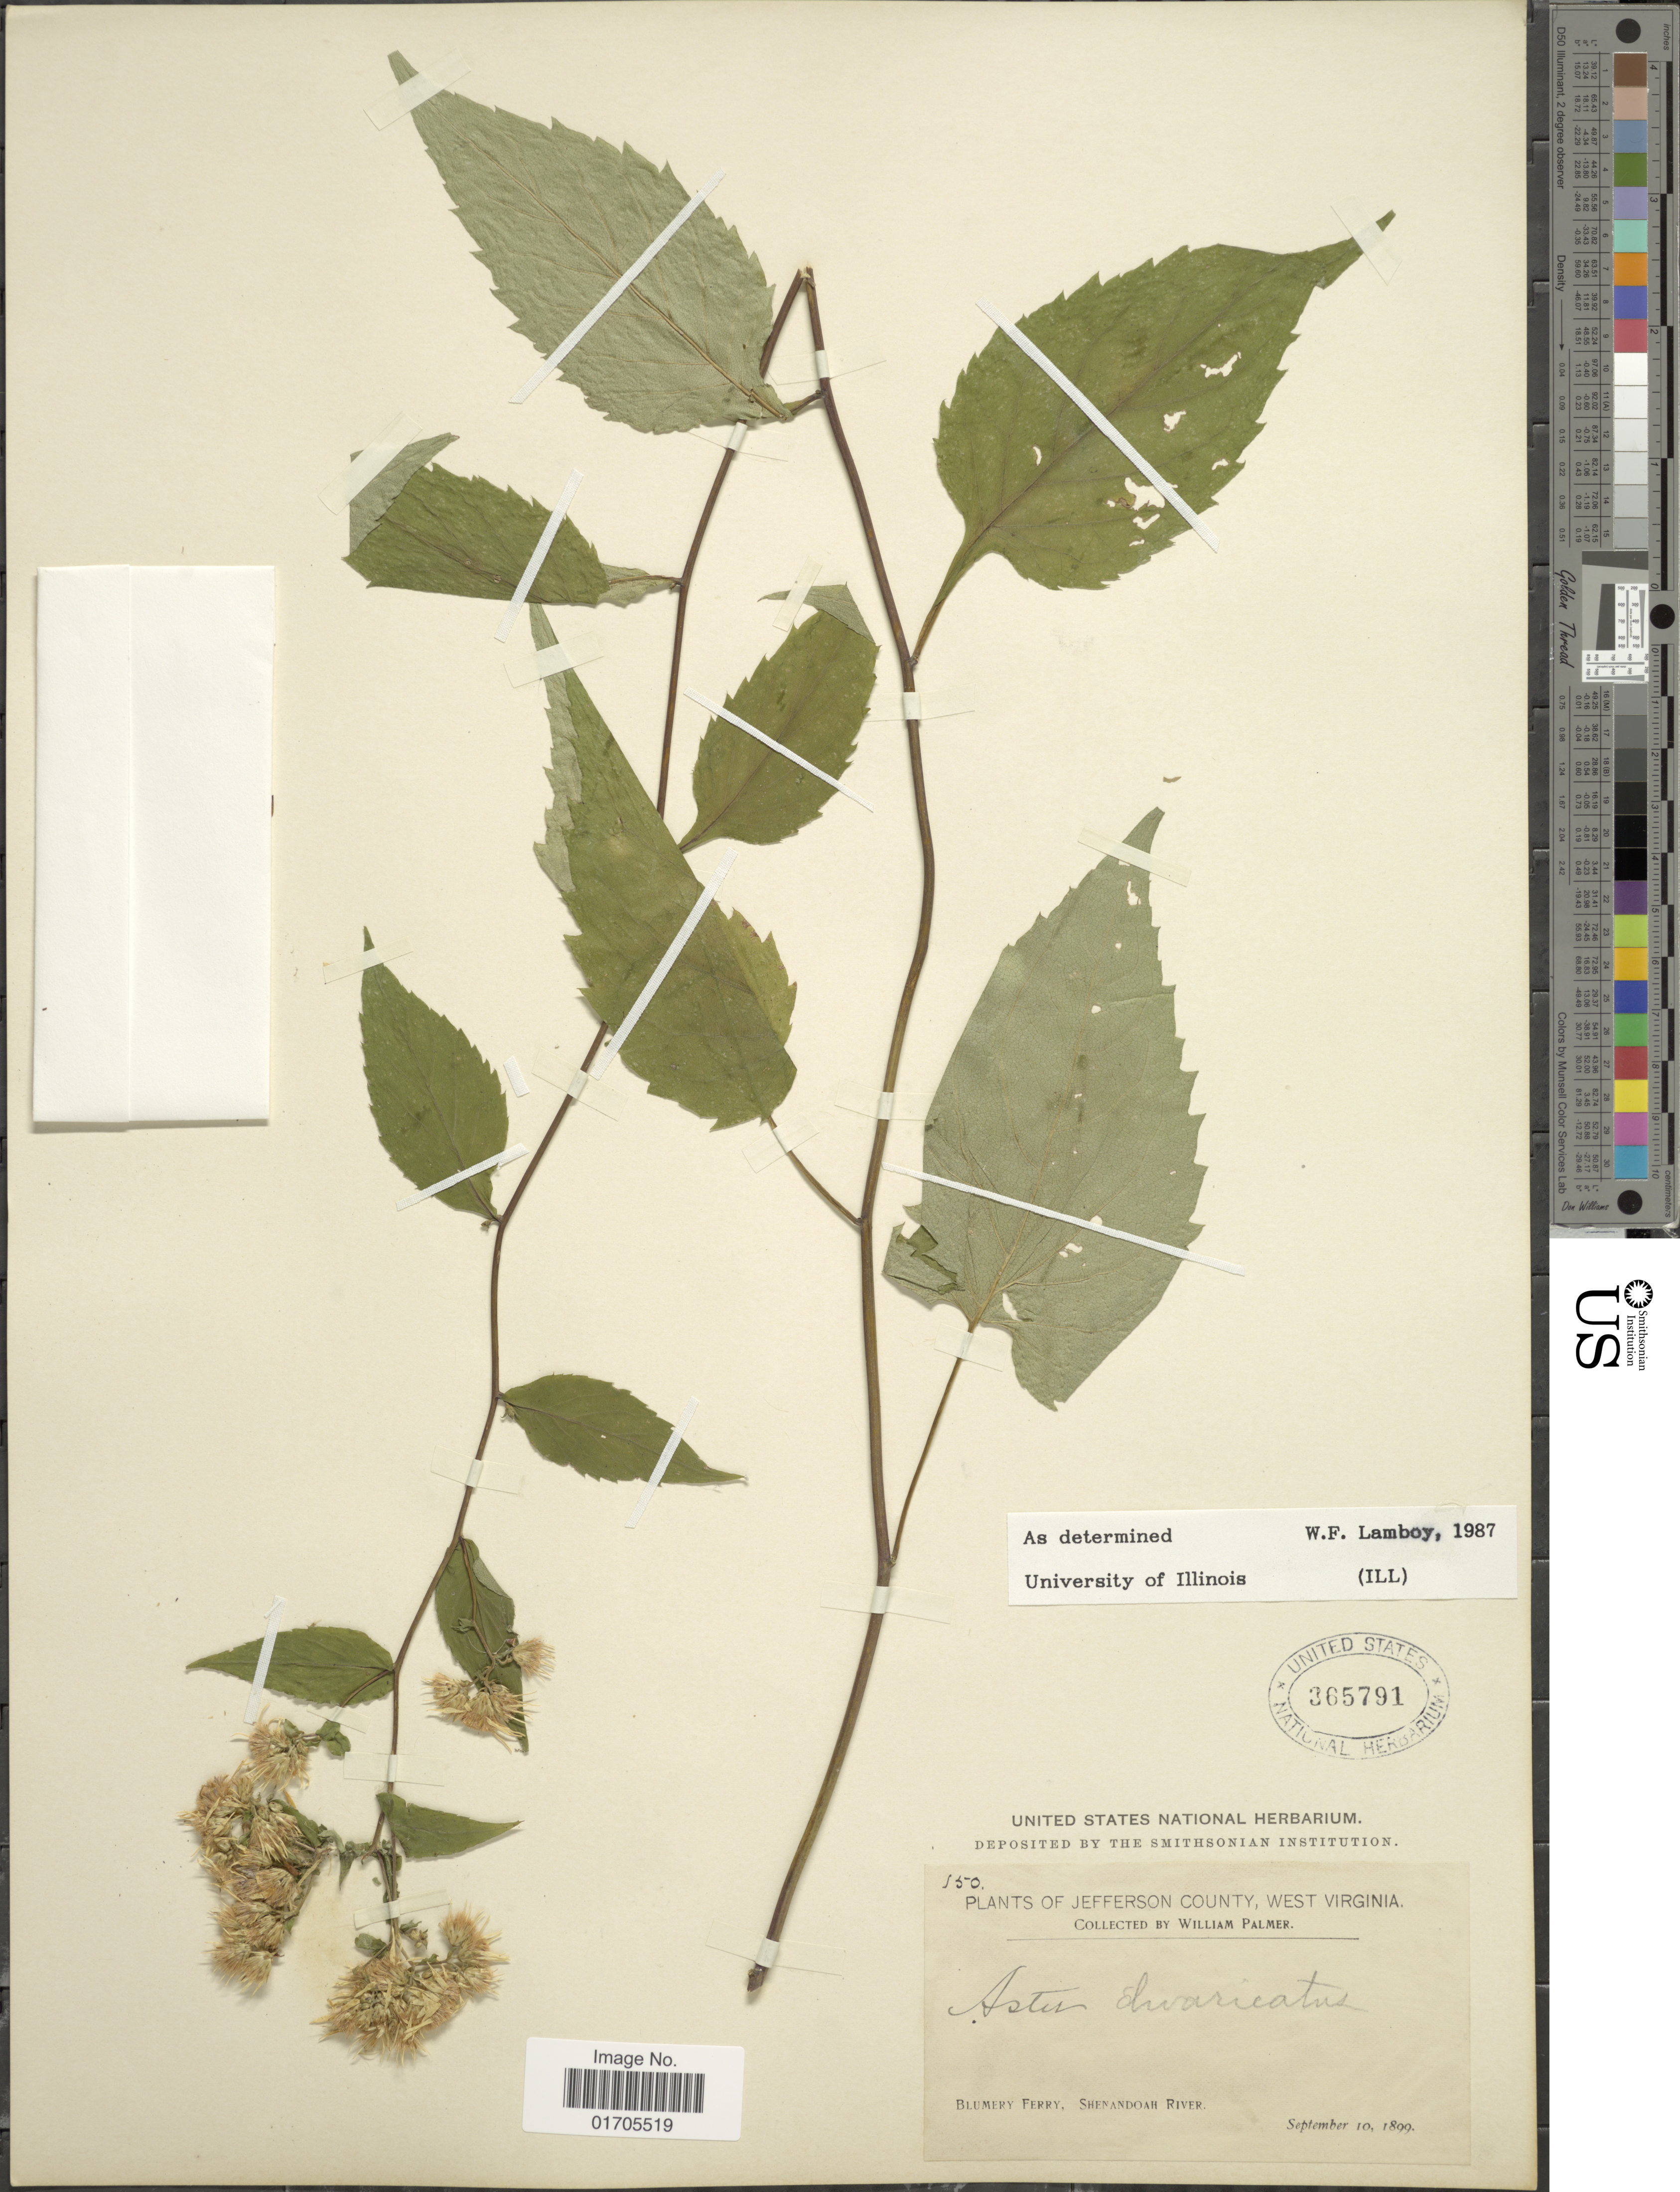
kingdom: Plantae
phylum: Tracheophyta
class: Magnoliopsida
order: Asterales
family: Asteraceae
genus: Eurybia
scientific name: Eurybia divaricata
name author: (L.) G.L. Nesom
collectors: W. Palmer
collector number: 150*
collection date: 1899-09-10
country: United States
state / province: West Virginia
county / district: Jefferson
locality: Jefferson County, West Virginia. Blumery Ferry, Shenandoah River.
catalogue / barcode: US 365791